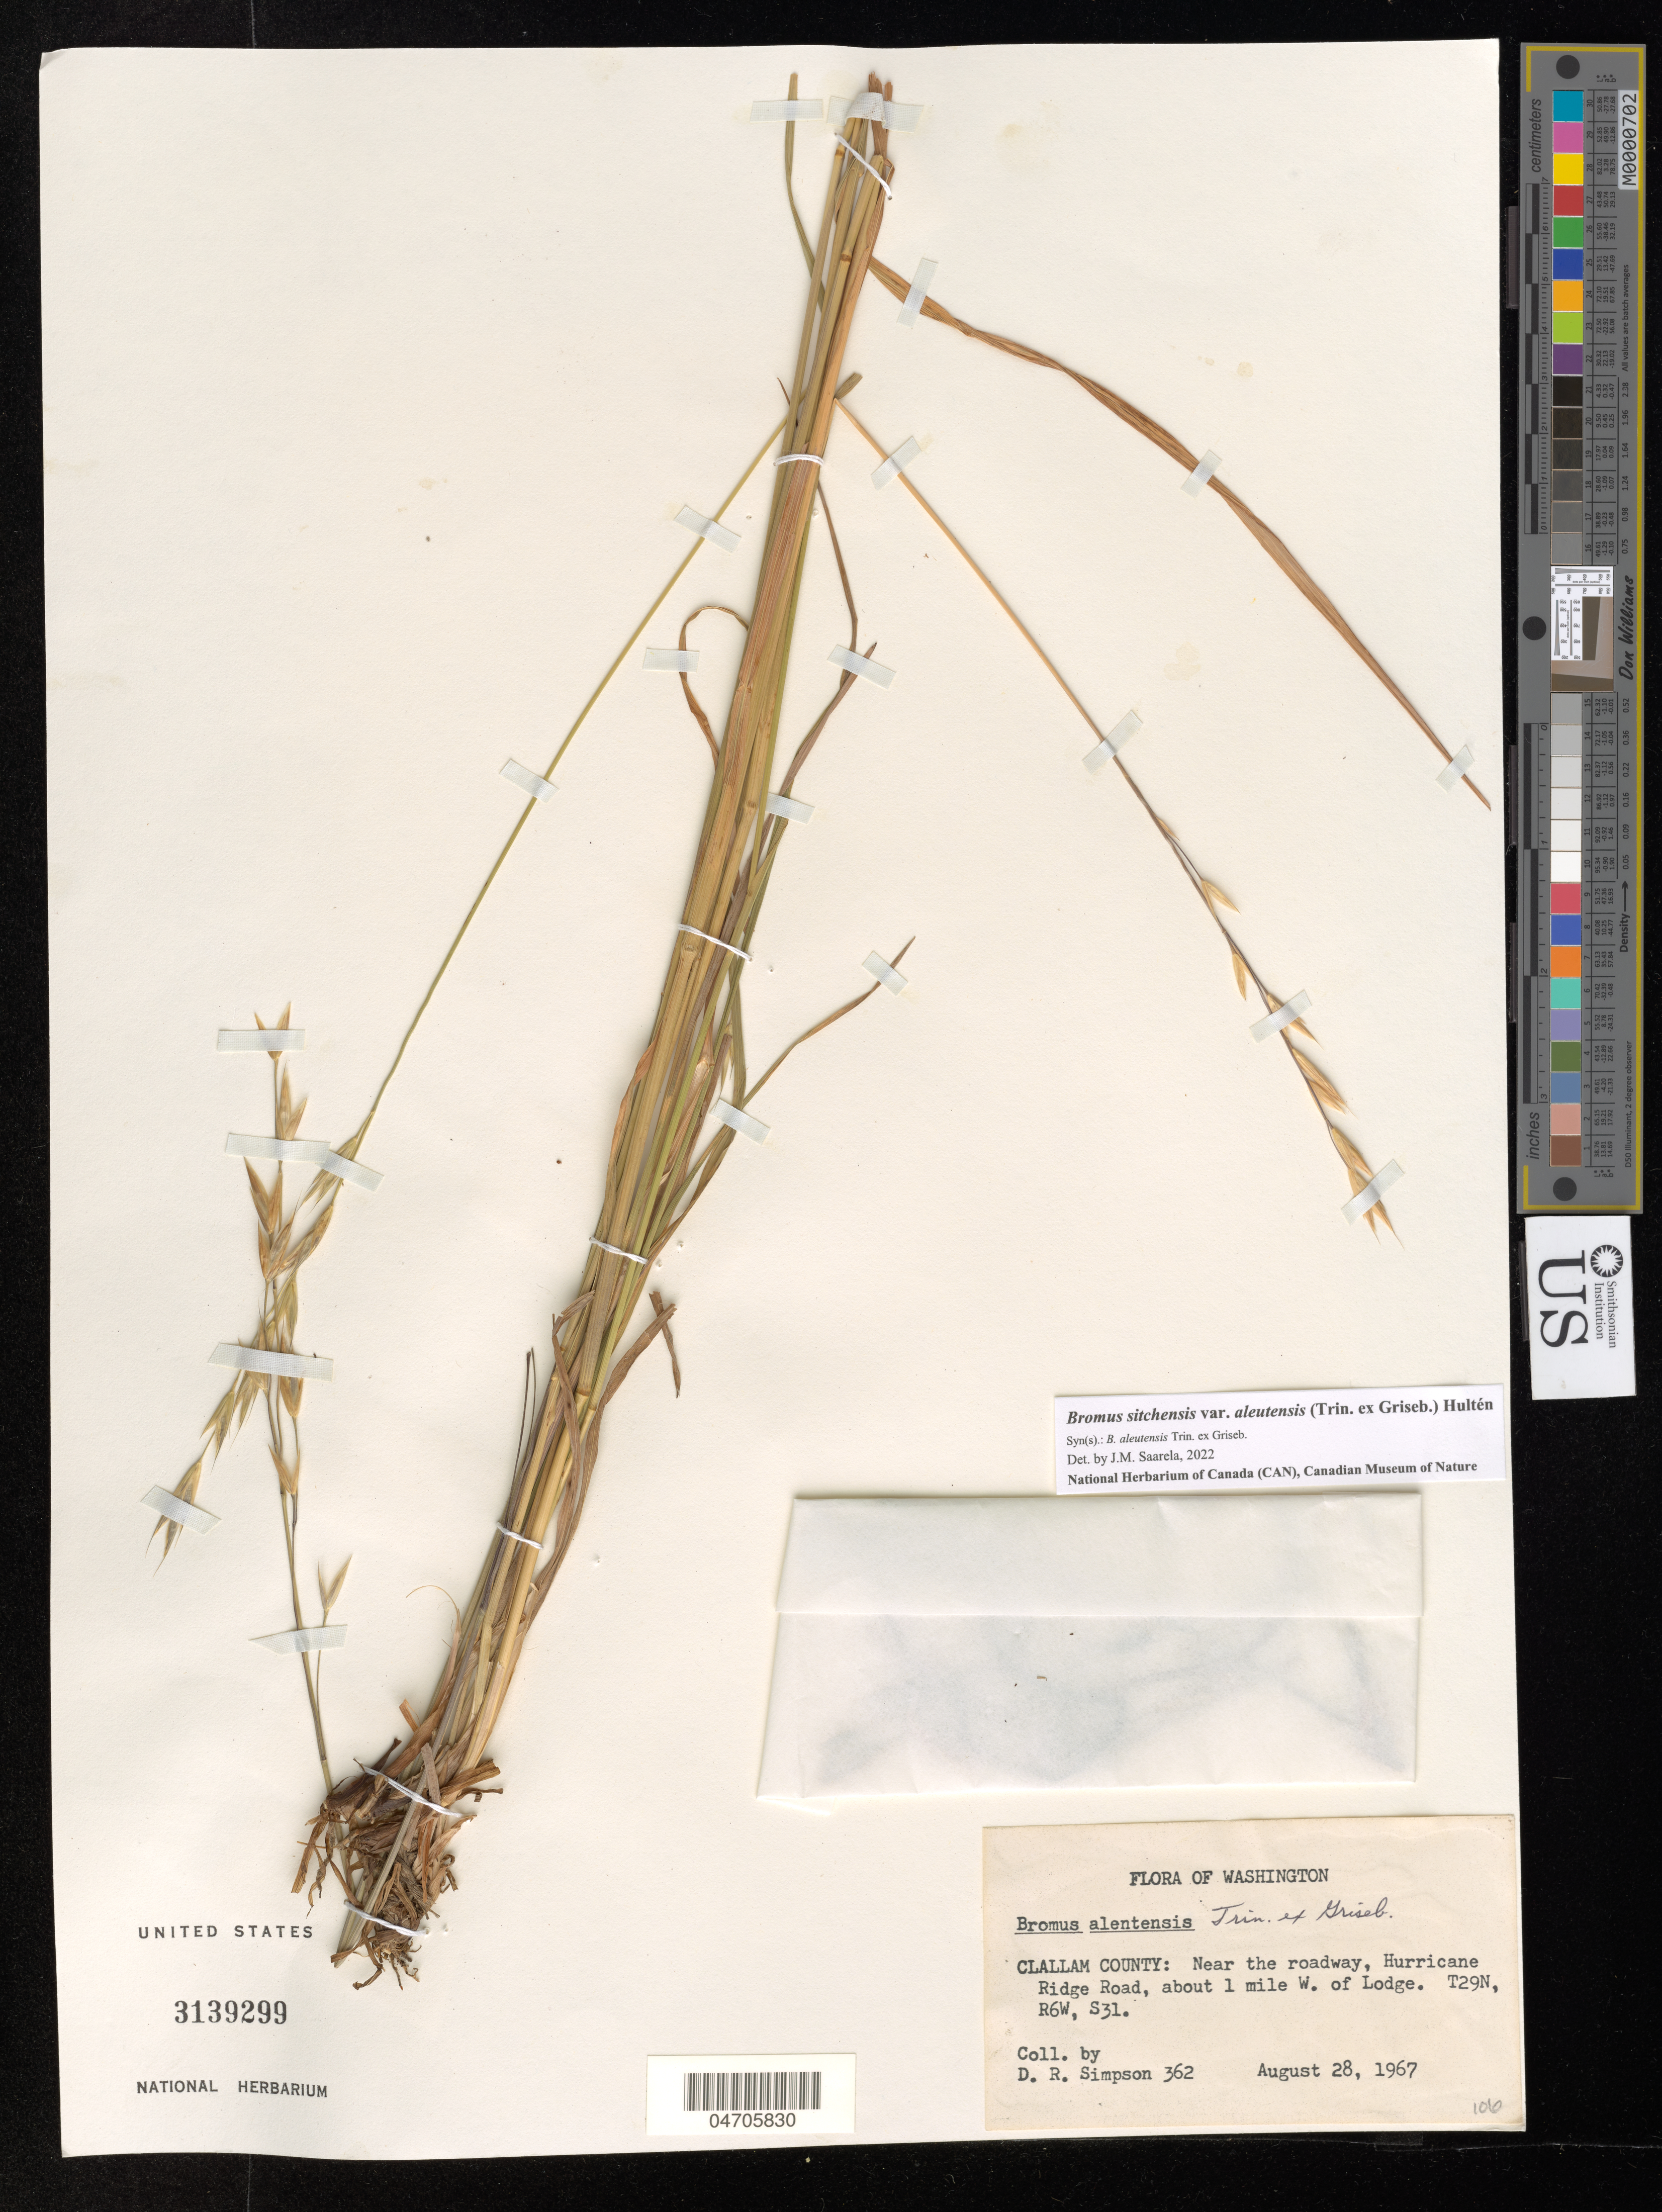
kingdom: Plantae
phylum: Tracheophyta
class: Liliopsida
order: Poales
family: Poaceae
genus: Bromus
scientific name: Bromus sitchensis var. polyanthus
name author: (Scribn. ex Shear) R.E. Brainerd & Otting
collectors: D. R. Simpson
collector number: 362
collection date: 1967-08-28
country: United States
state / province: Washington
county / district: Clallam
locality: Clallam County: Near the roadway, Hurricane Ridge Road, about 1 mile W. of Lodge. T29N, R6W, S31.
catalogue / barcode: US 3139299